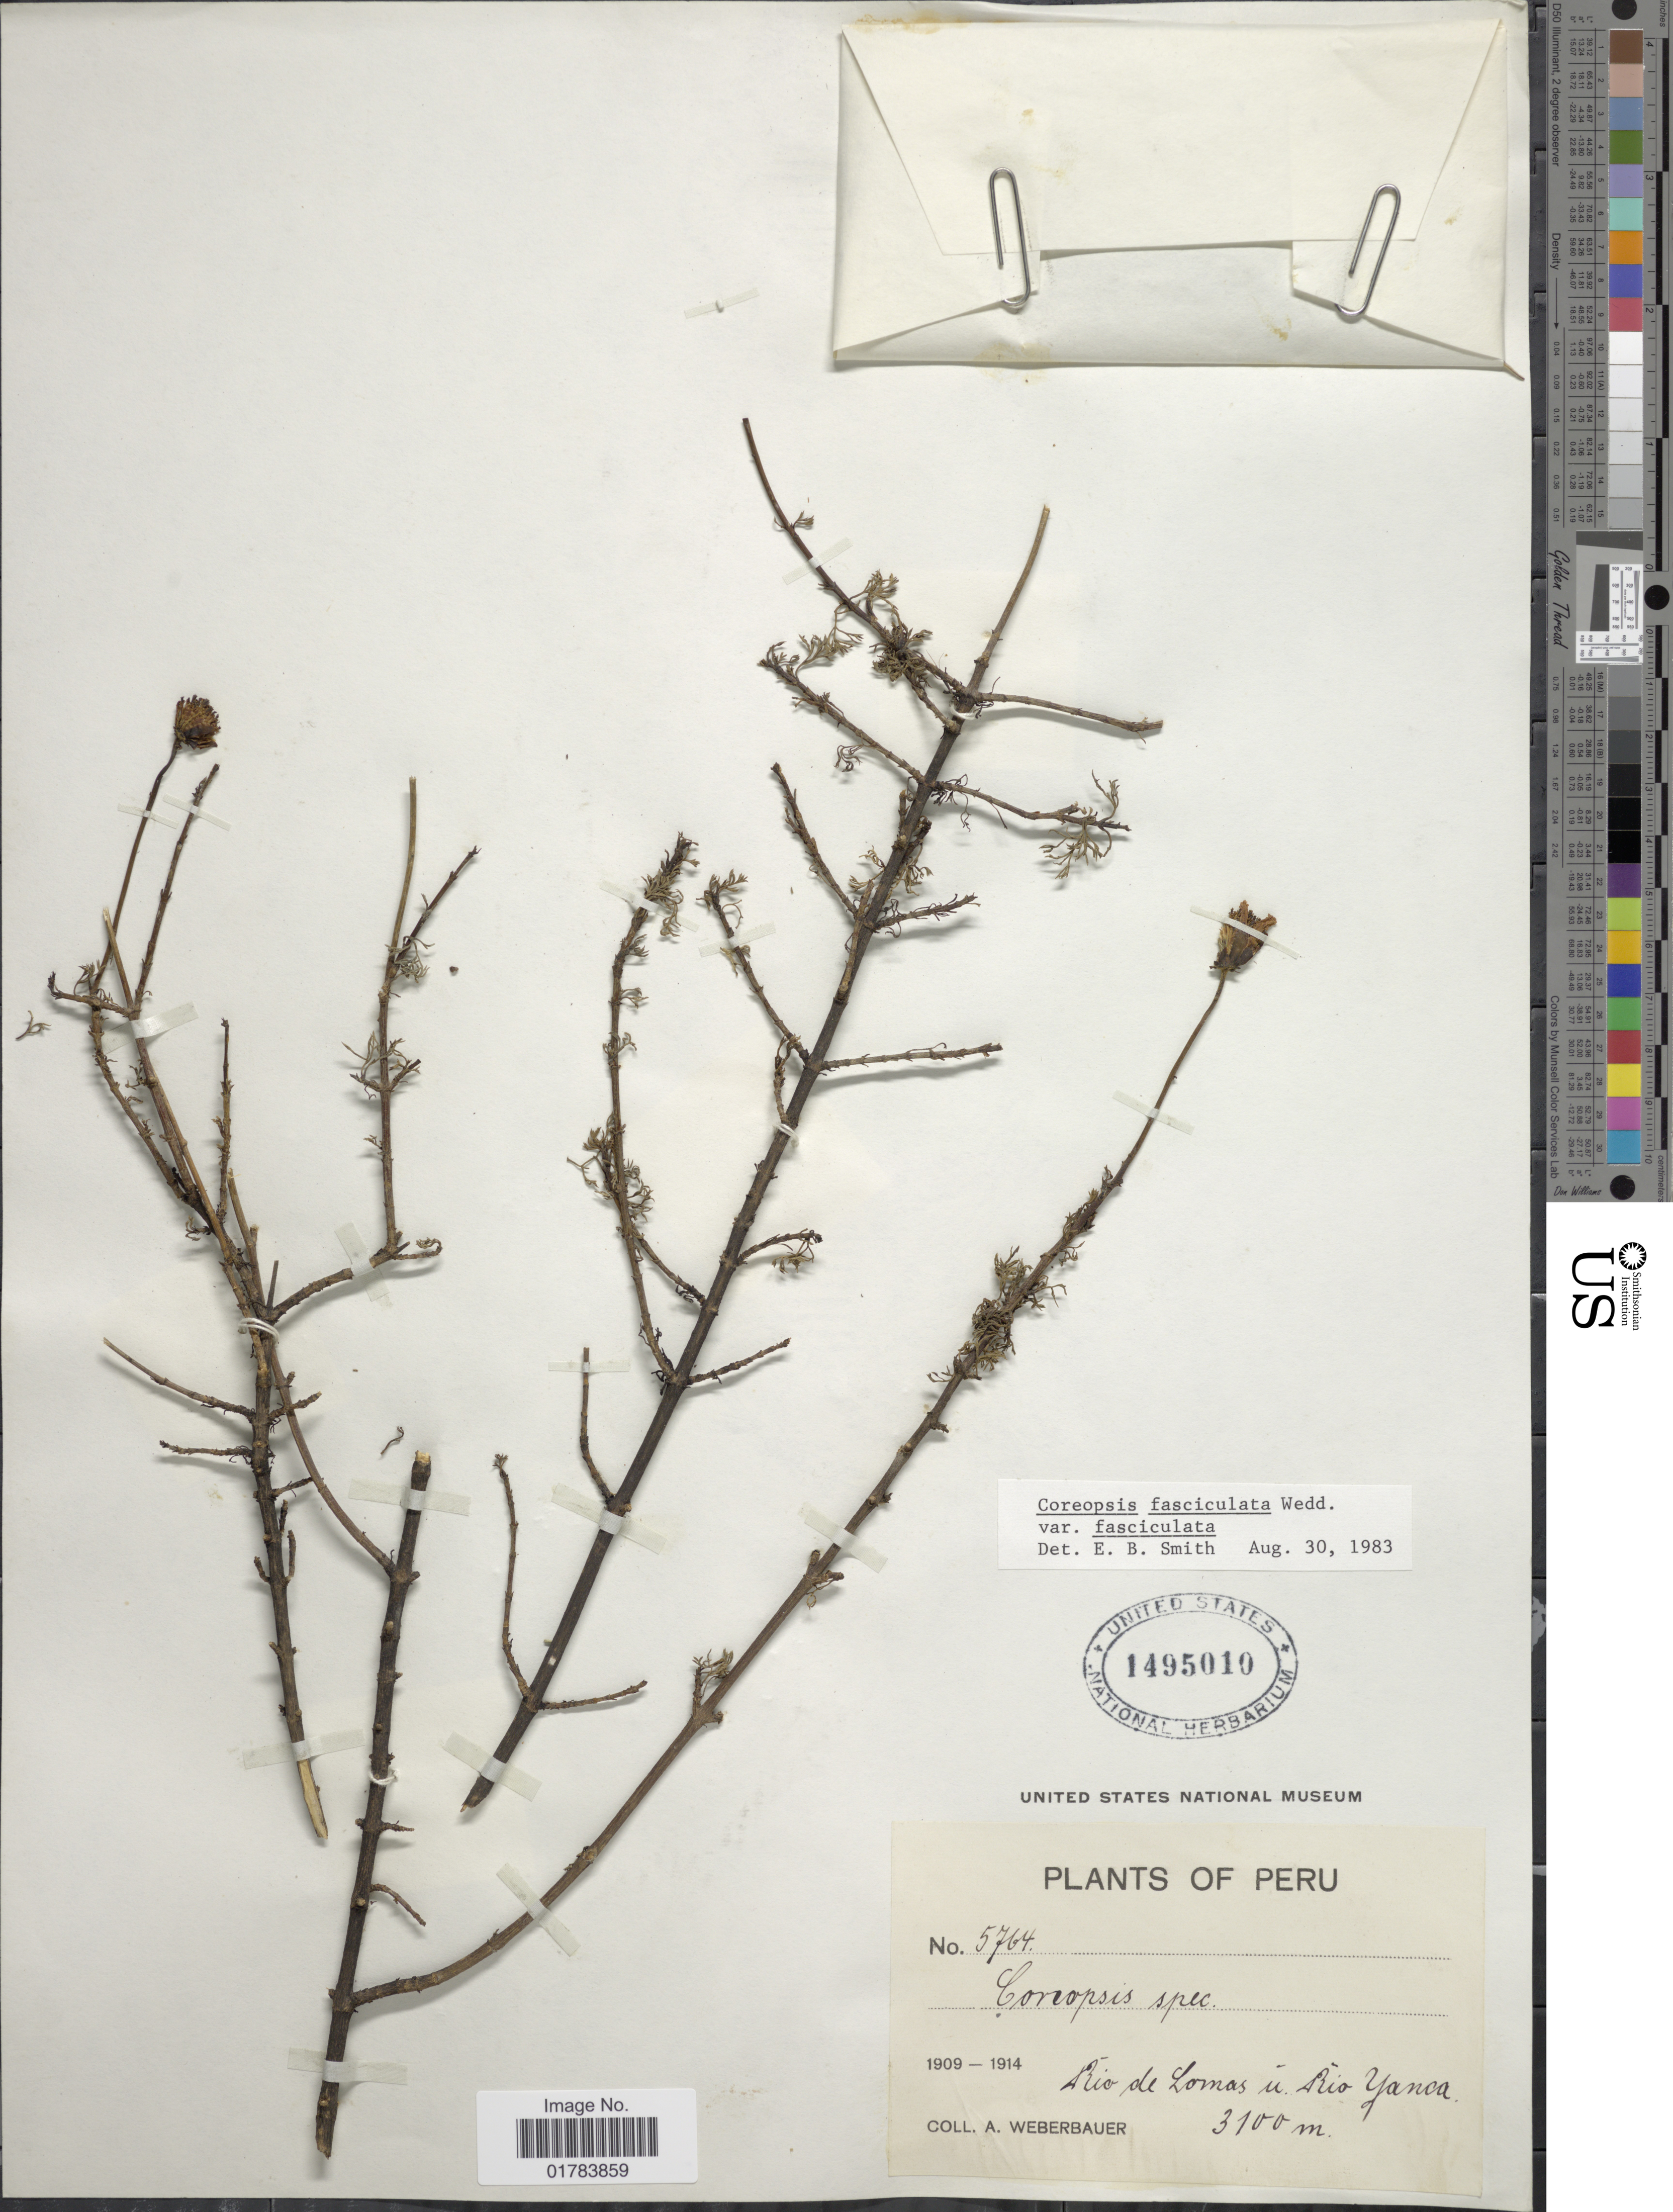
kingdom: Plantae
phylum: Tracheophyta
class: Magnoliopsida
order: Asterales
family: Asteraceae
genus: Coreopsis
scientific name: Coreopsis fasciculata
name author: Wedd.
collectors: A. Weberbauer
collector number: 5764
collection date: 1909/1914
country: Peru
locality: Rio de Lomas u Rio Yanca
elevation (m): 3100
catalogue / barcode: US 1495010